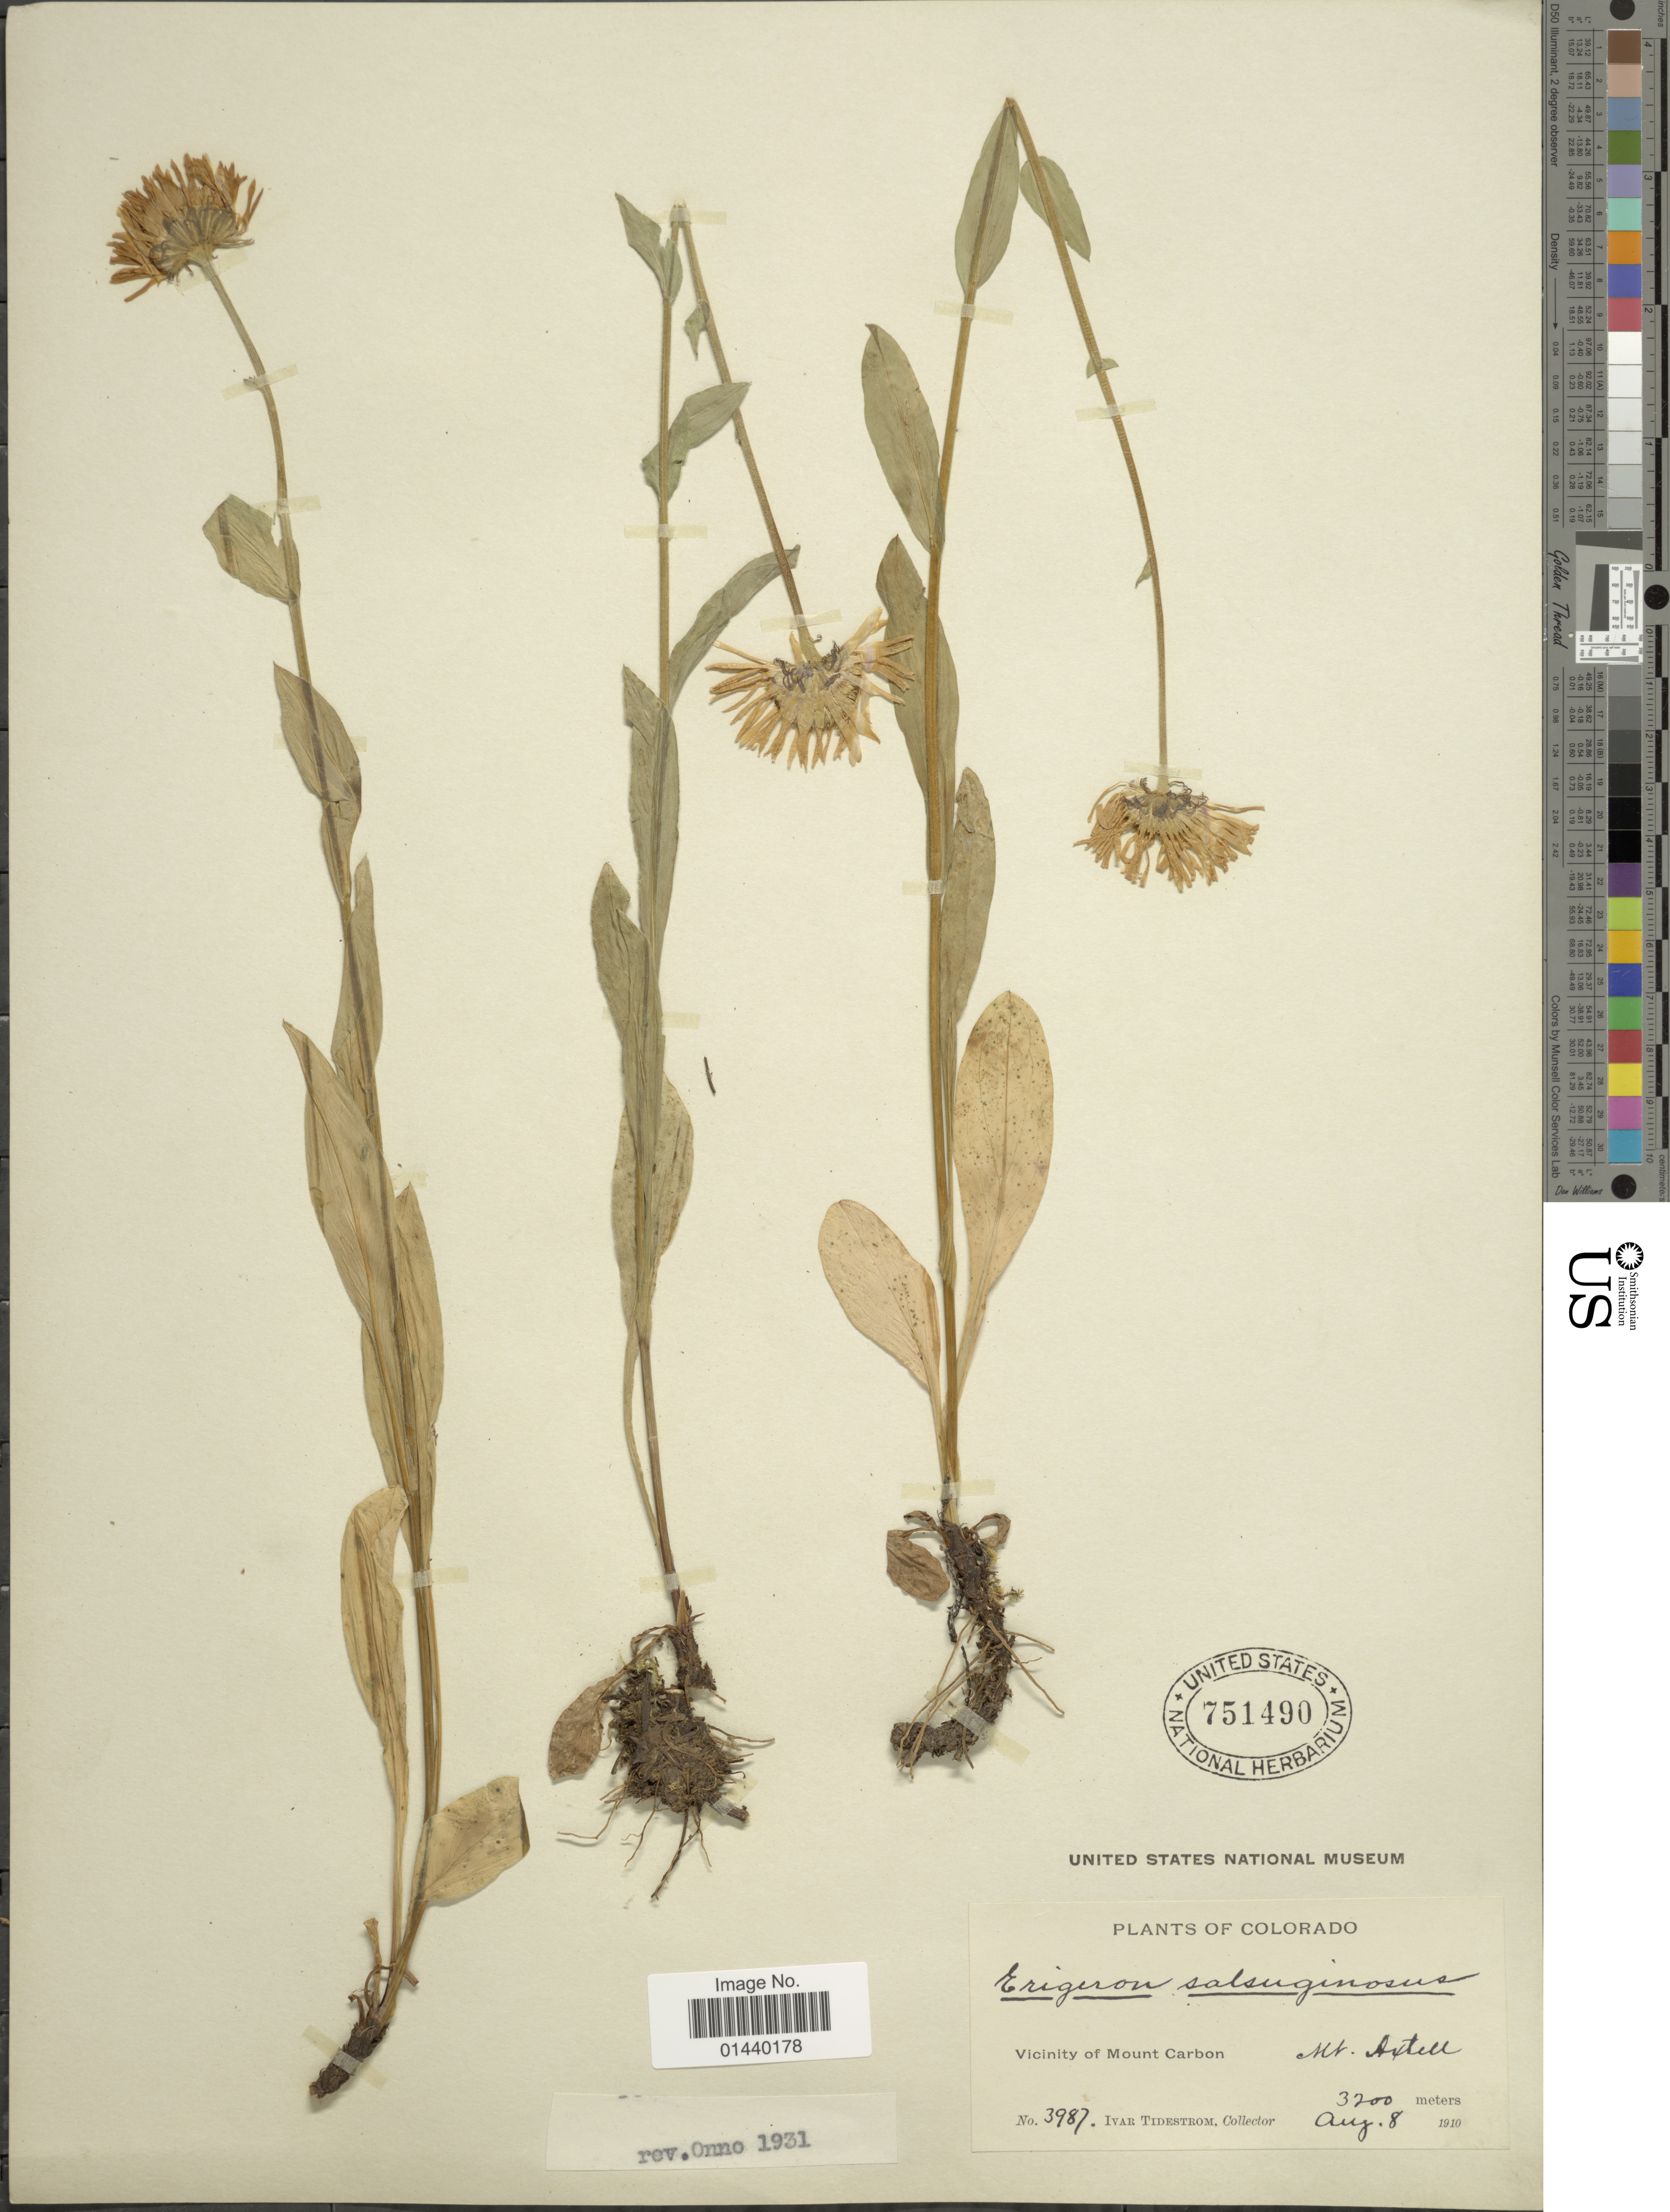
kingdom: Plantae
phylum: Tracheophyta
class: Magnoliopsida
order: Asterales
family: Asteraceae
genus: Erigeron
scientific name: Erigeron salsuginosus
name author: (Richardson ex R. Br.) A. Gray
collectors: I. F. Tidestrom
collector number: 3987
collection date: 1910-08-08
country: United States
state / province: Colorado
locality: Vicinity of Mount Carbon. Mt. Axtell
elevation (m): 3200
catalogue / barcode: US 741490